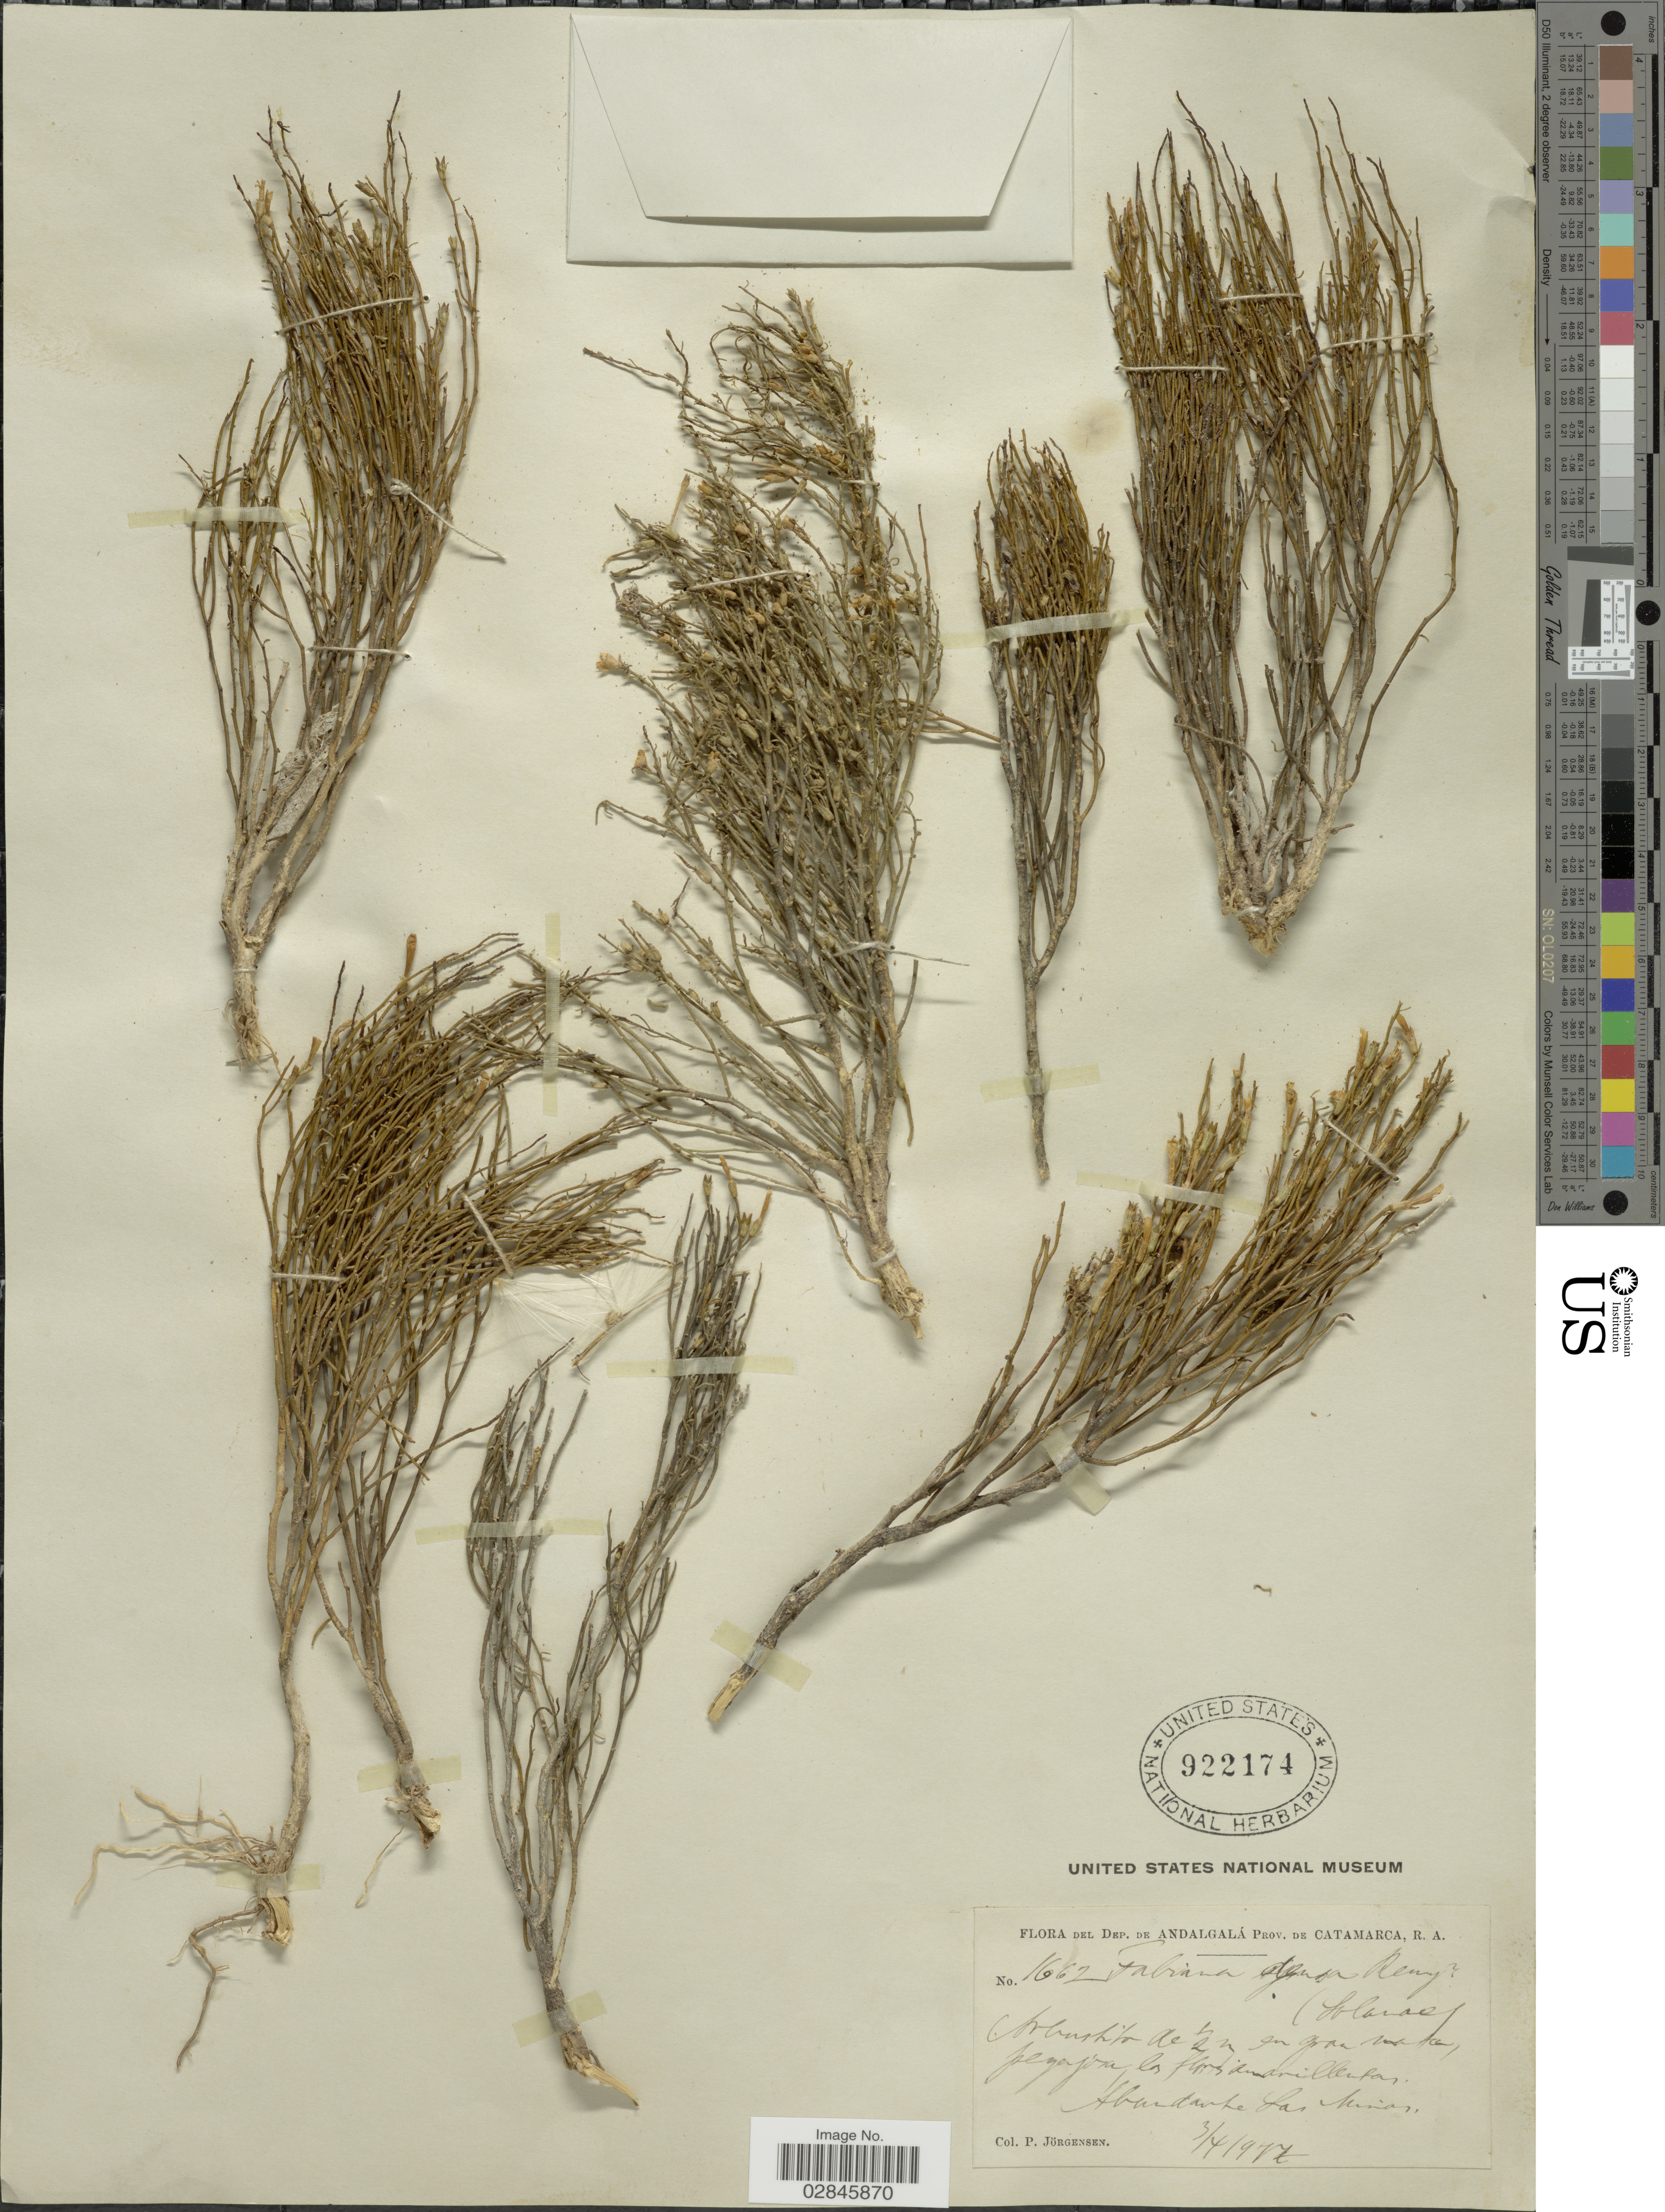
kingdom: Plantae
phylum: Tracheophyta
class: Magnoliopsida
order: Solanales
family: Solanaceae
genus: Fabiana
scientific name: Fabiana denudata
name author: Miers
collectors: P. Jörgensen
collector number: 1662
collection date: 1977-04-03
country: Argentina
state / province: Catamarca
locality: Dep. de Andalgalá, R.A. Abundante las minas.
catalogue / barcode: US 922174